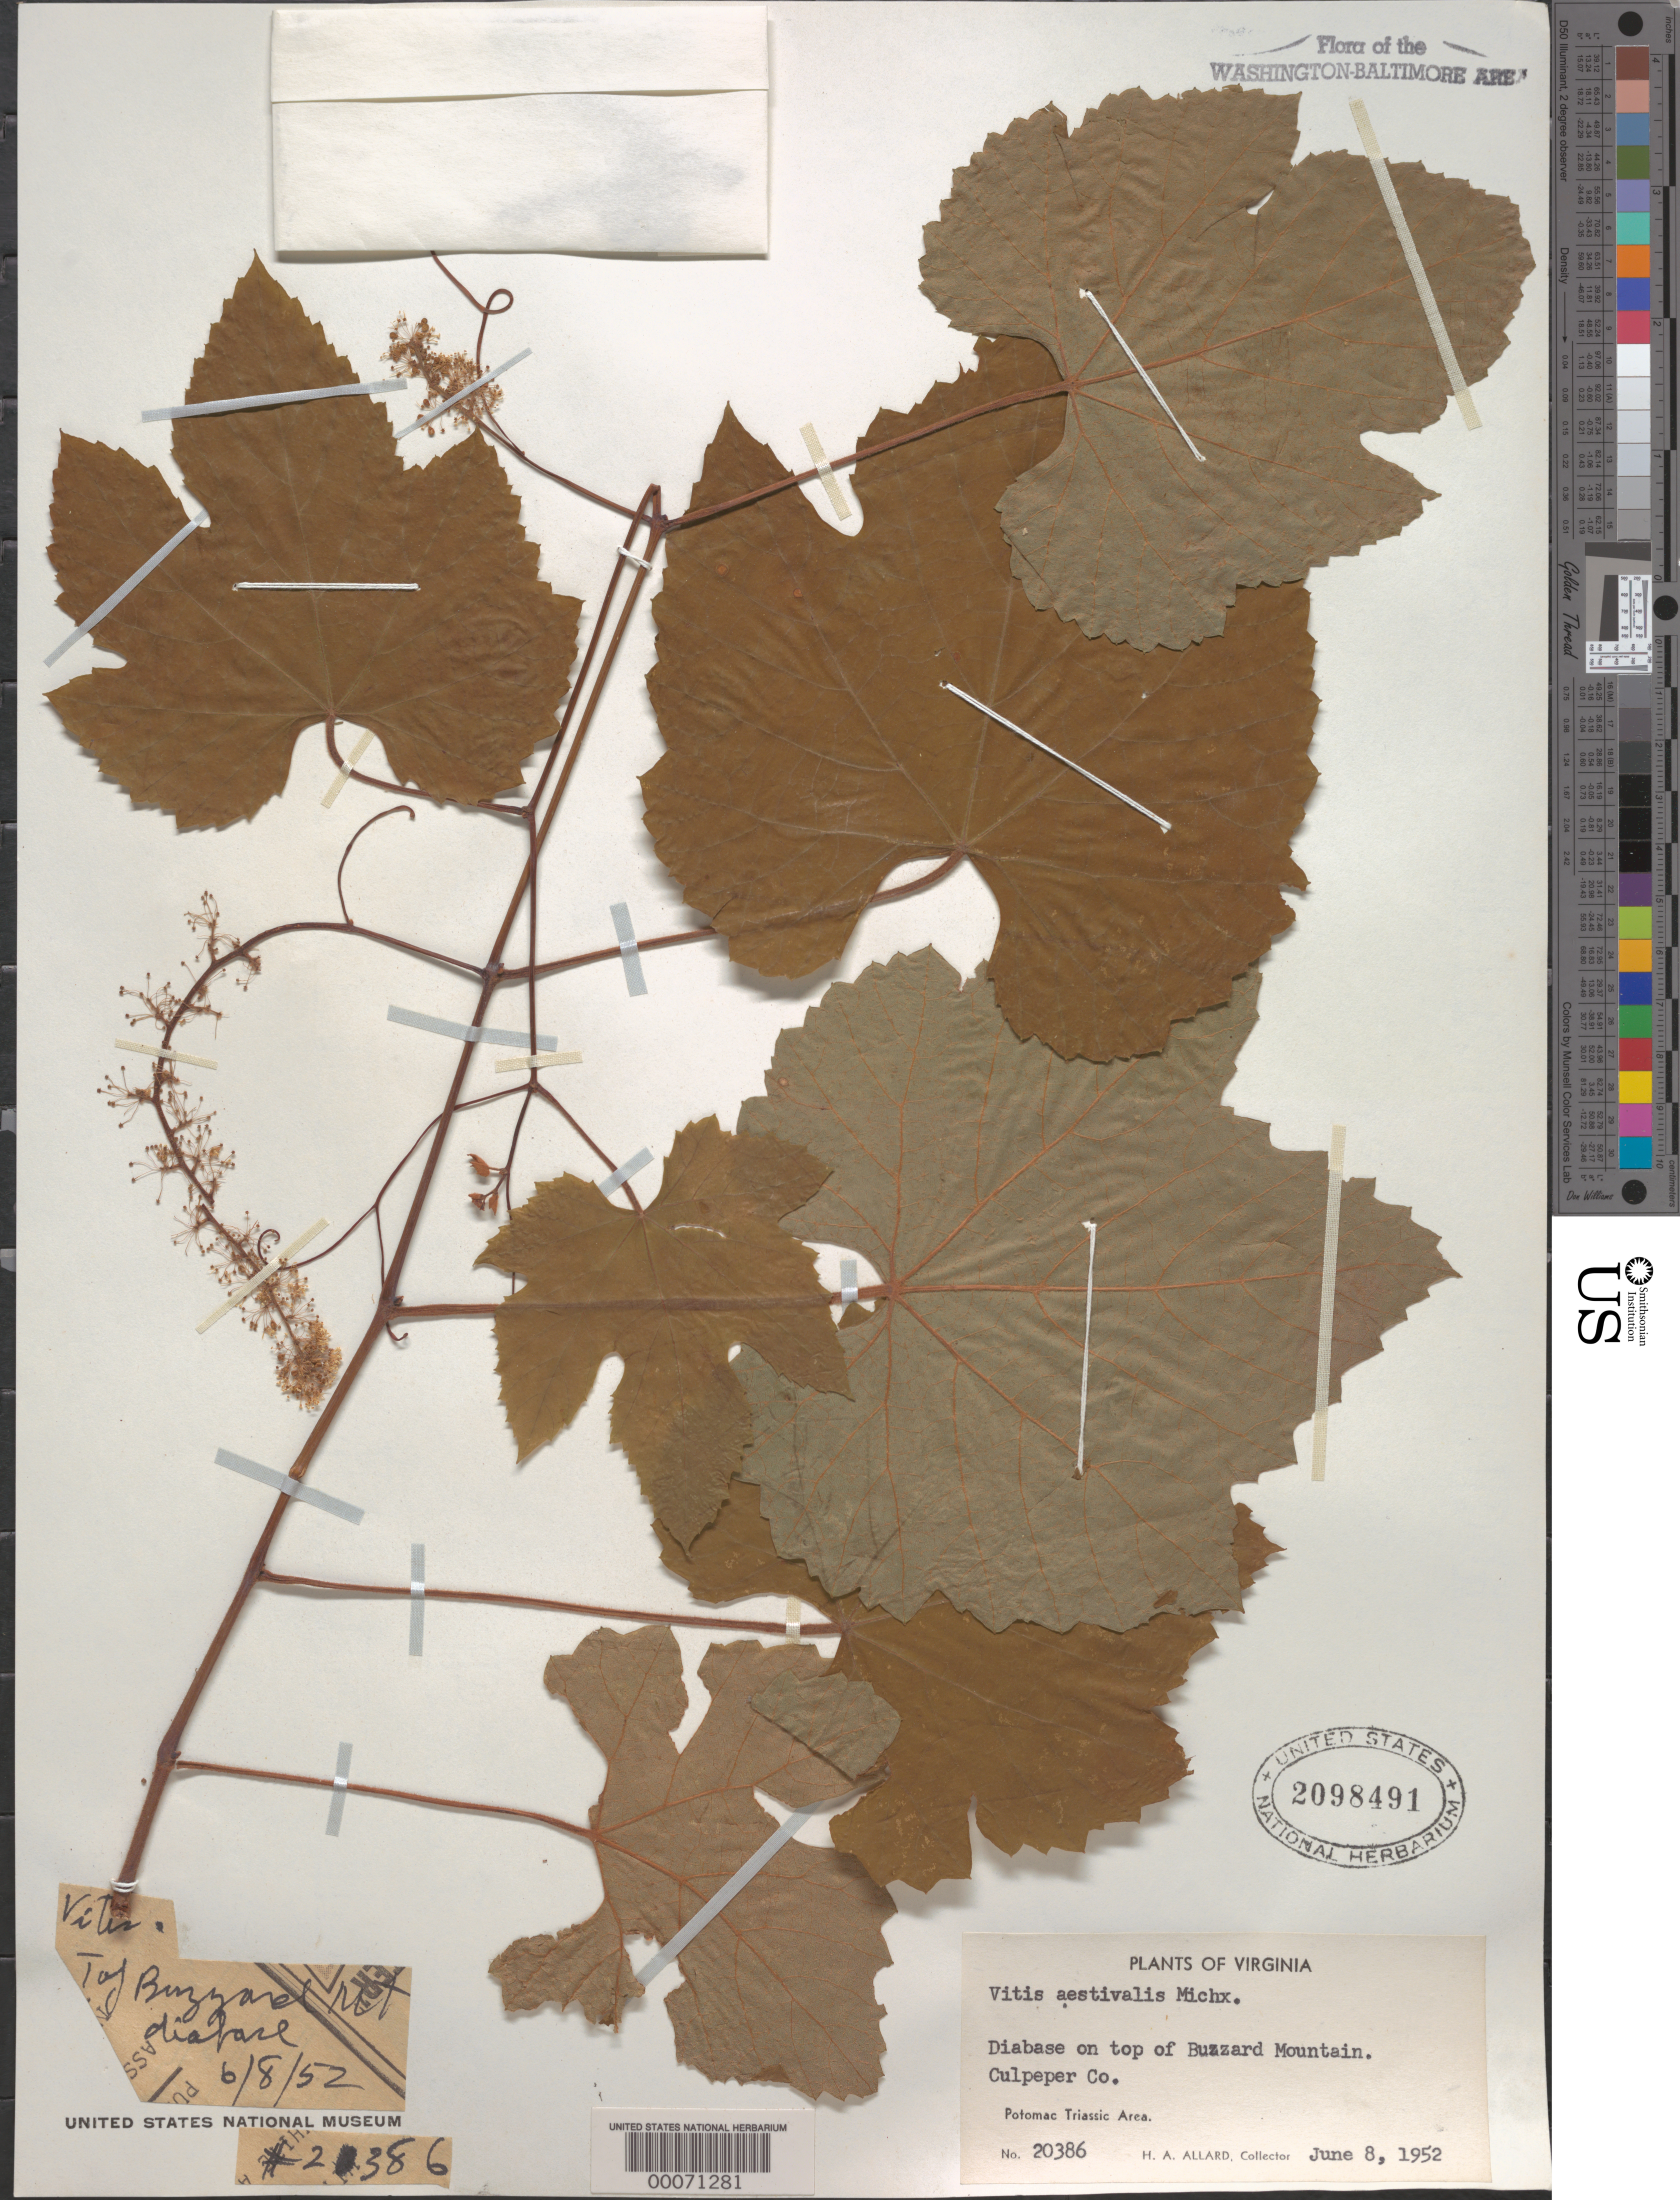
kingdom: Plantae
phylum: Tracheophyta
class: Magnoliopsida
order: Vitales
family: Vitaceae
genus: Vitis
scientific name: Vitis aestivalis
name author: Michx.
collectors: H. A. Allard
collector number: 20386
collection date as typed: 08 Jun 1952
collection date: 1952-06-08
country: United States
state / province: Virginia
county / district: Culpeper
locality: Buzzard Mountain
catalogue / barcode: US 2098491